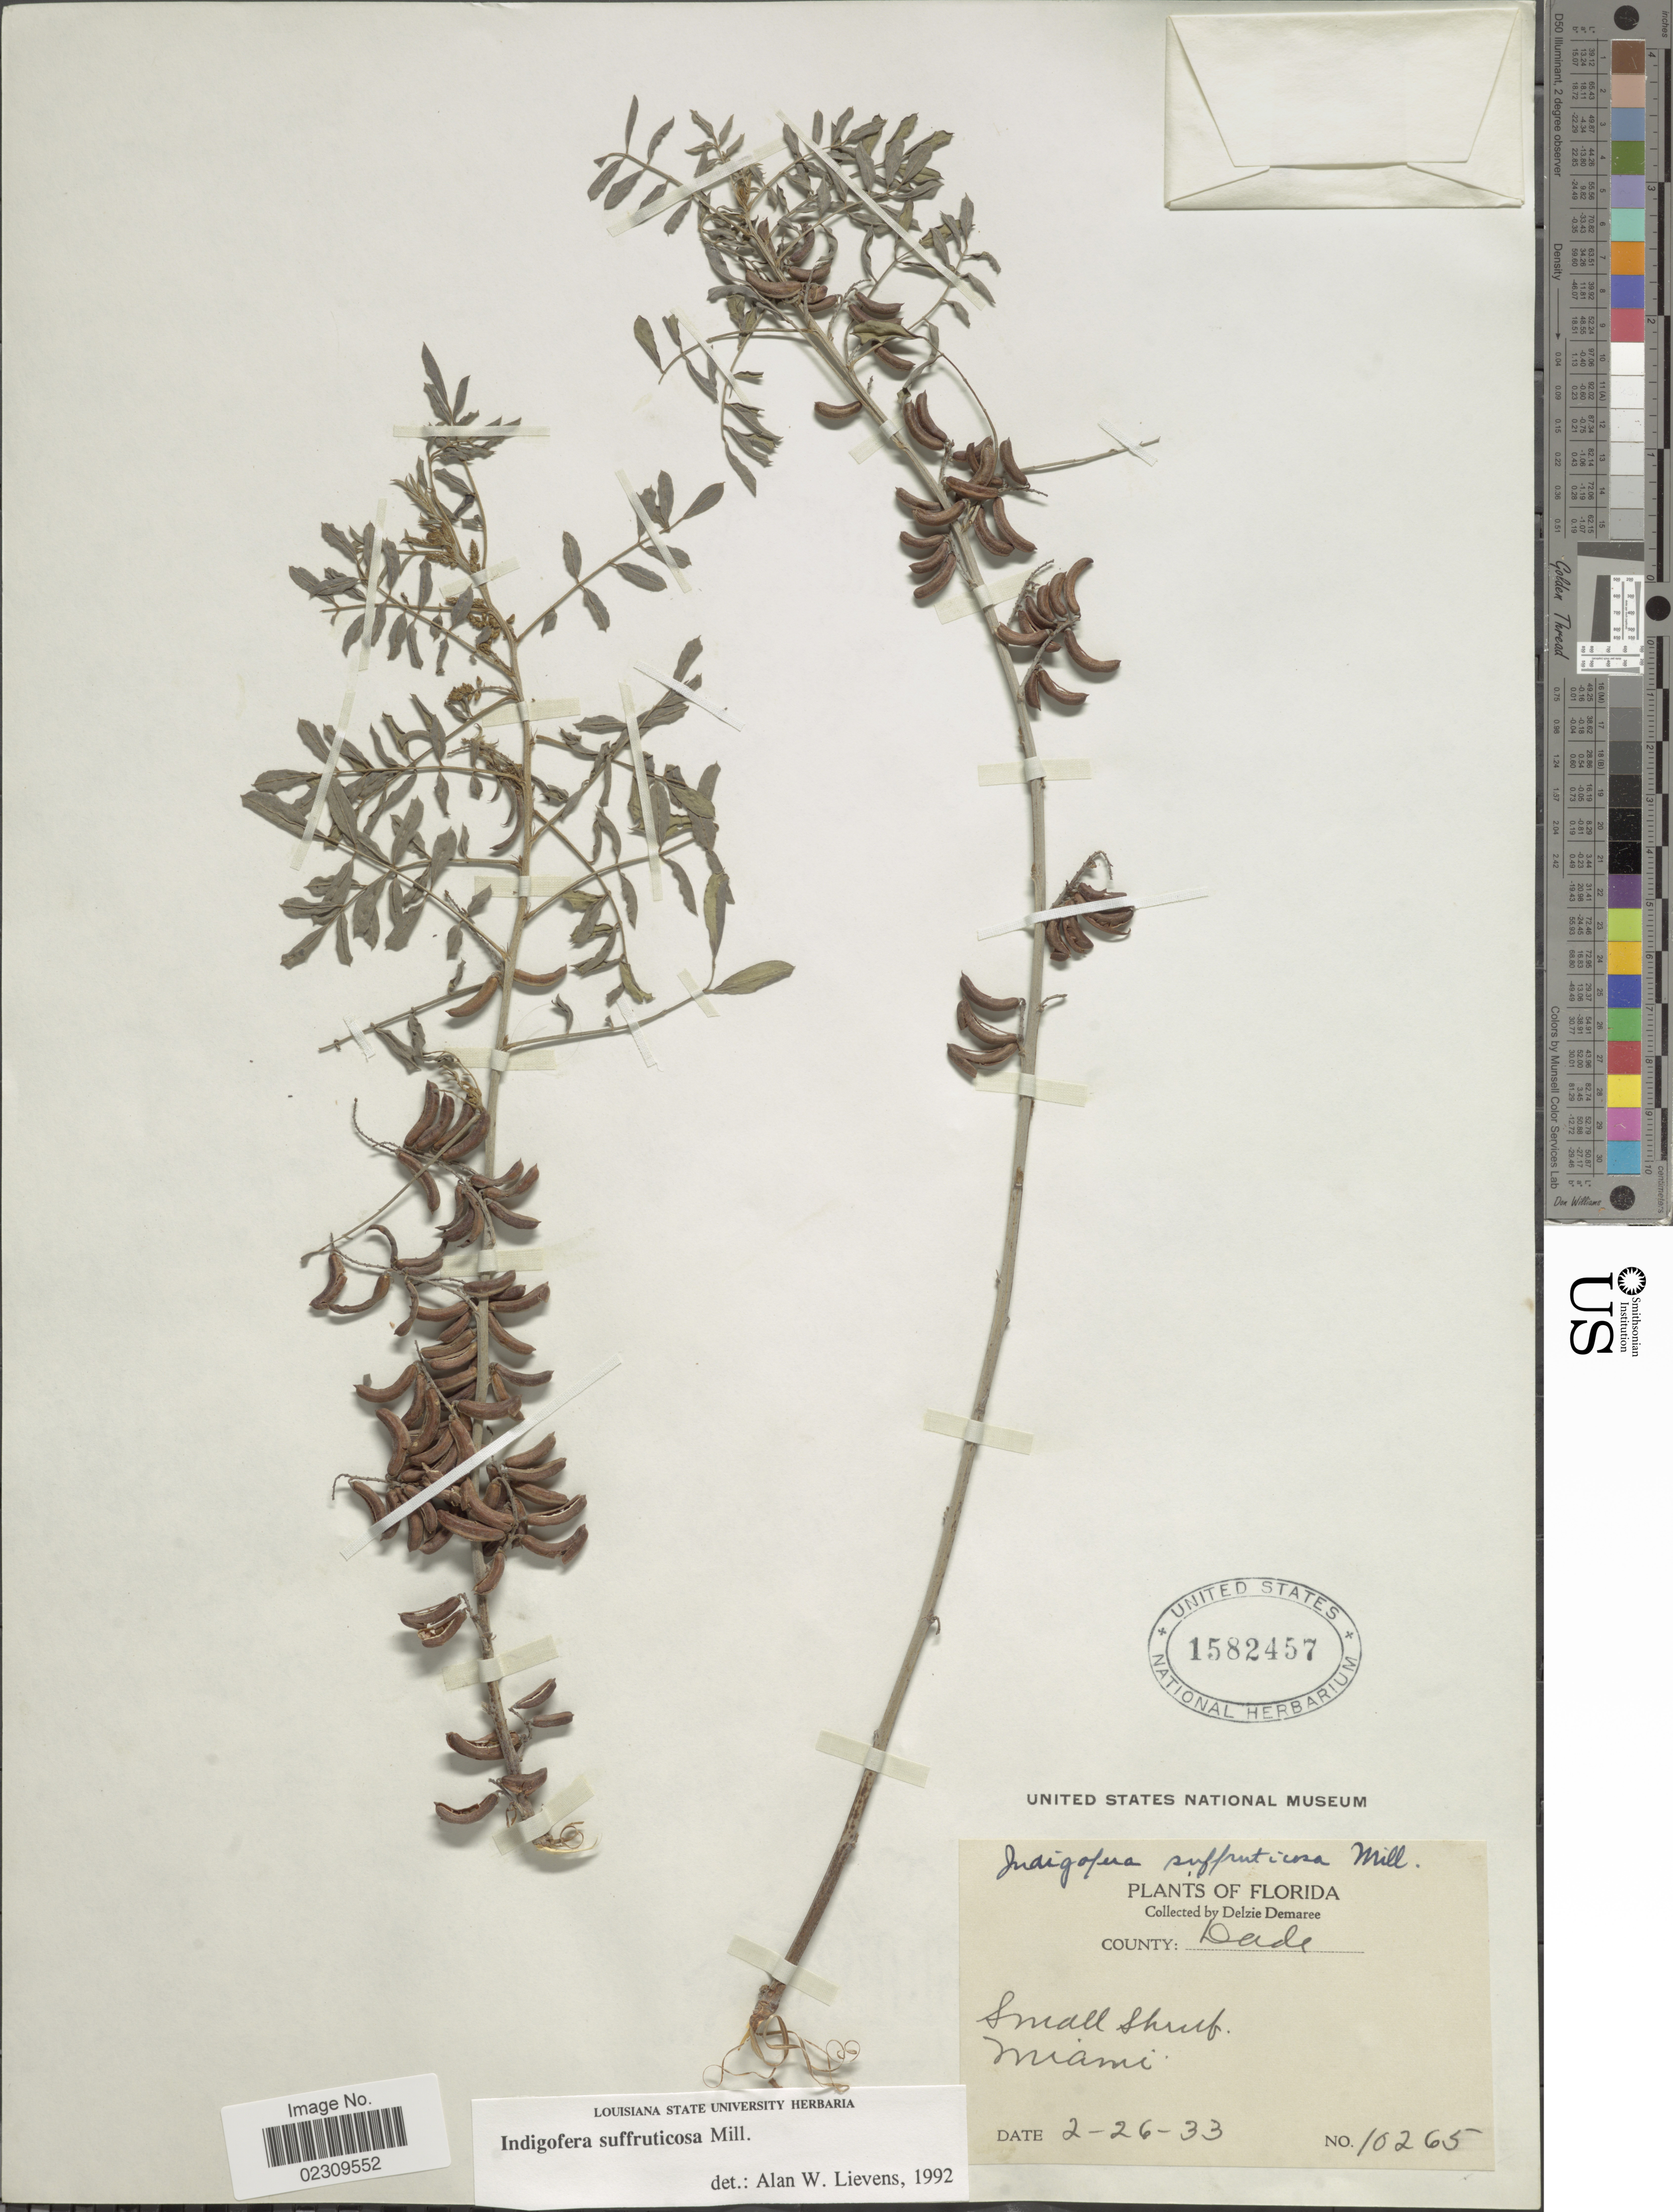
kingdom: Plantae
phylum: Tracheophyta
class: Magnoliopsida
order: Fabales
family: Fabaceae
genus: Indigofera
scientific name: Indigofera suffruticosa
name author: Mill.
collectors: D. Demaree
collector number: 10265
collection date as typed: Transcribed d/m/y: 26/2/33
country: United States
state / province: Florida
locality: County: Dade. Miami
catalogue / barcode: US 1582457